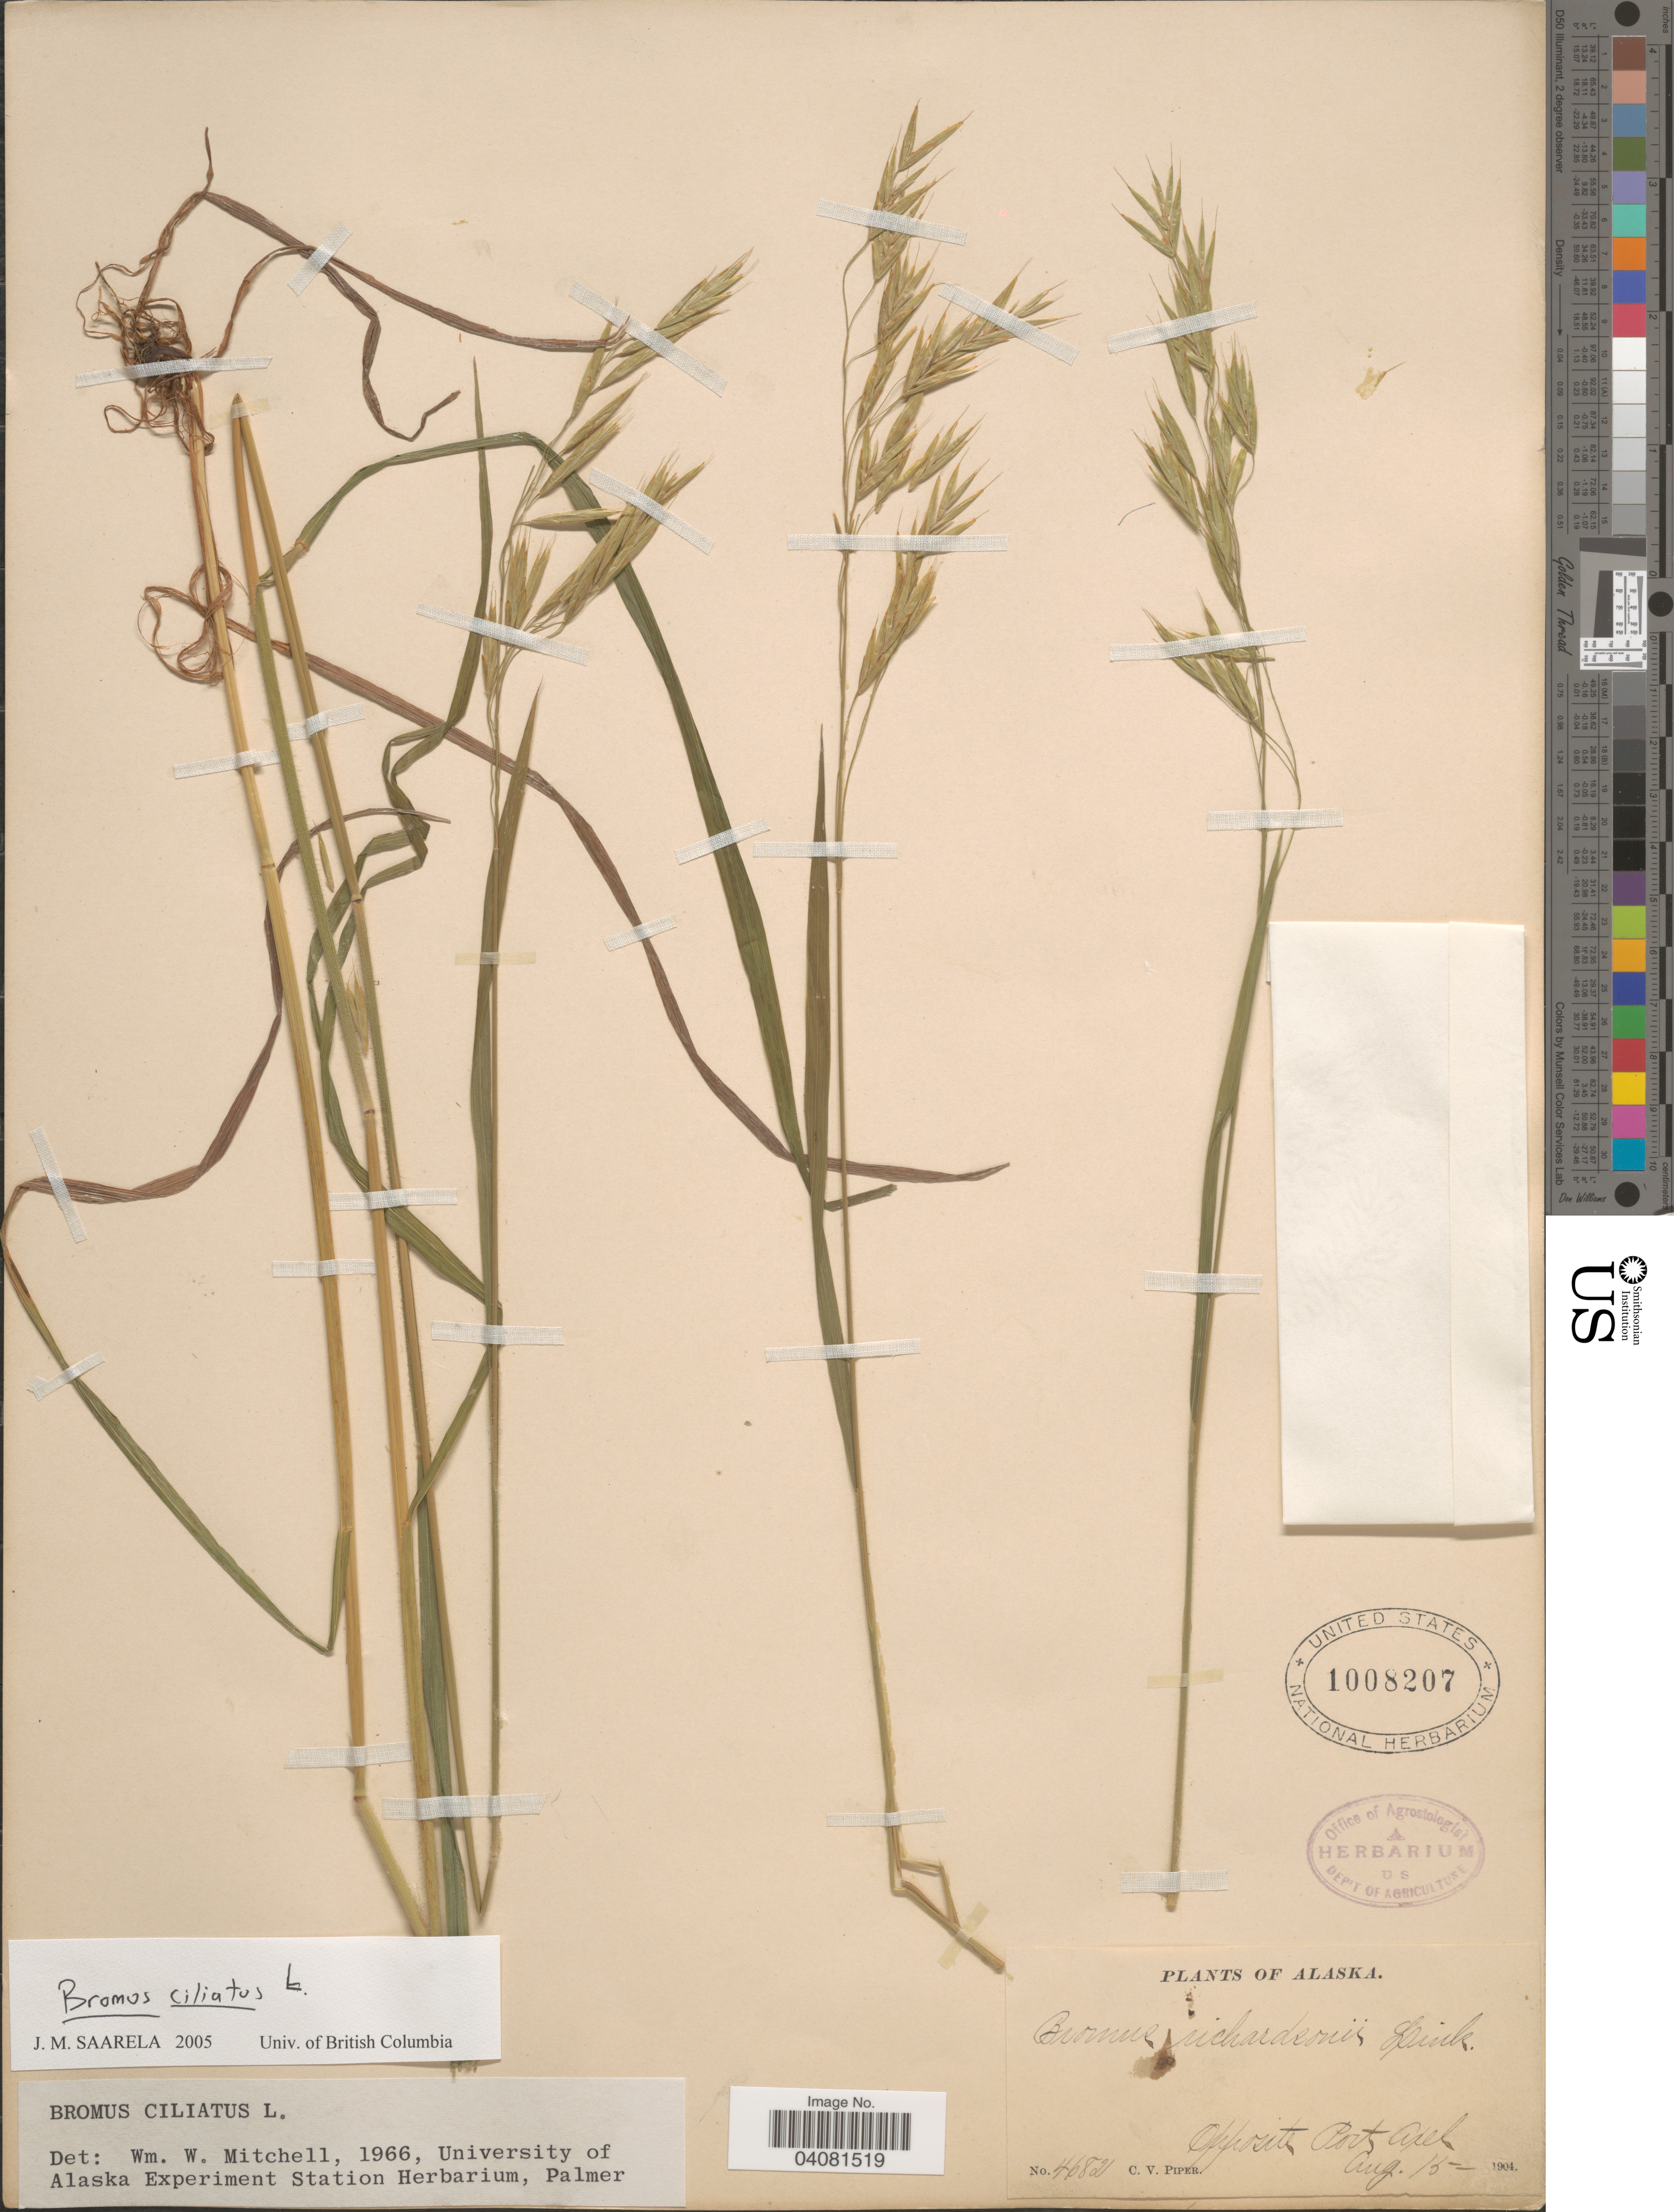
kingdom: Plantae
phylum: Tracheophyta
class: Liliopsida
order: Poales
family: Poaceae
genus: Bromus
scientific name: Bromus ciliatus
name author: L.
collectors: C. V. Piper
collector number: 4682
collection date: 1904-08-15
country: United States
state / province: Alaska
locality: Opposite Port Axel.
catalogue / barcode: US 1008207